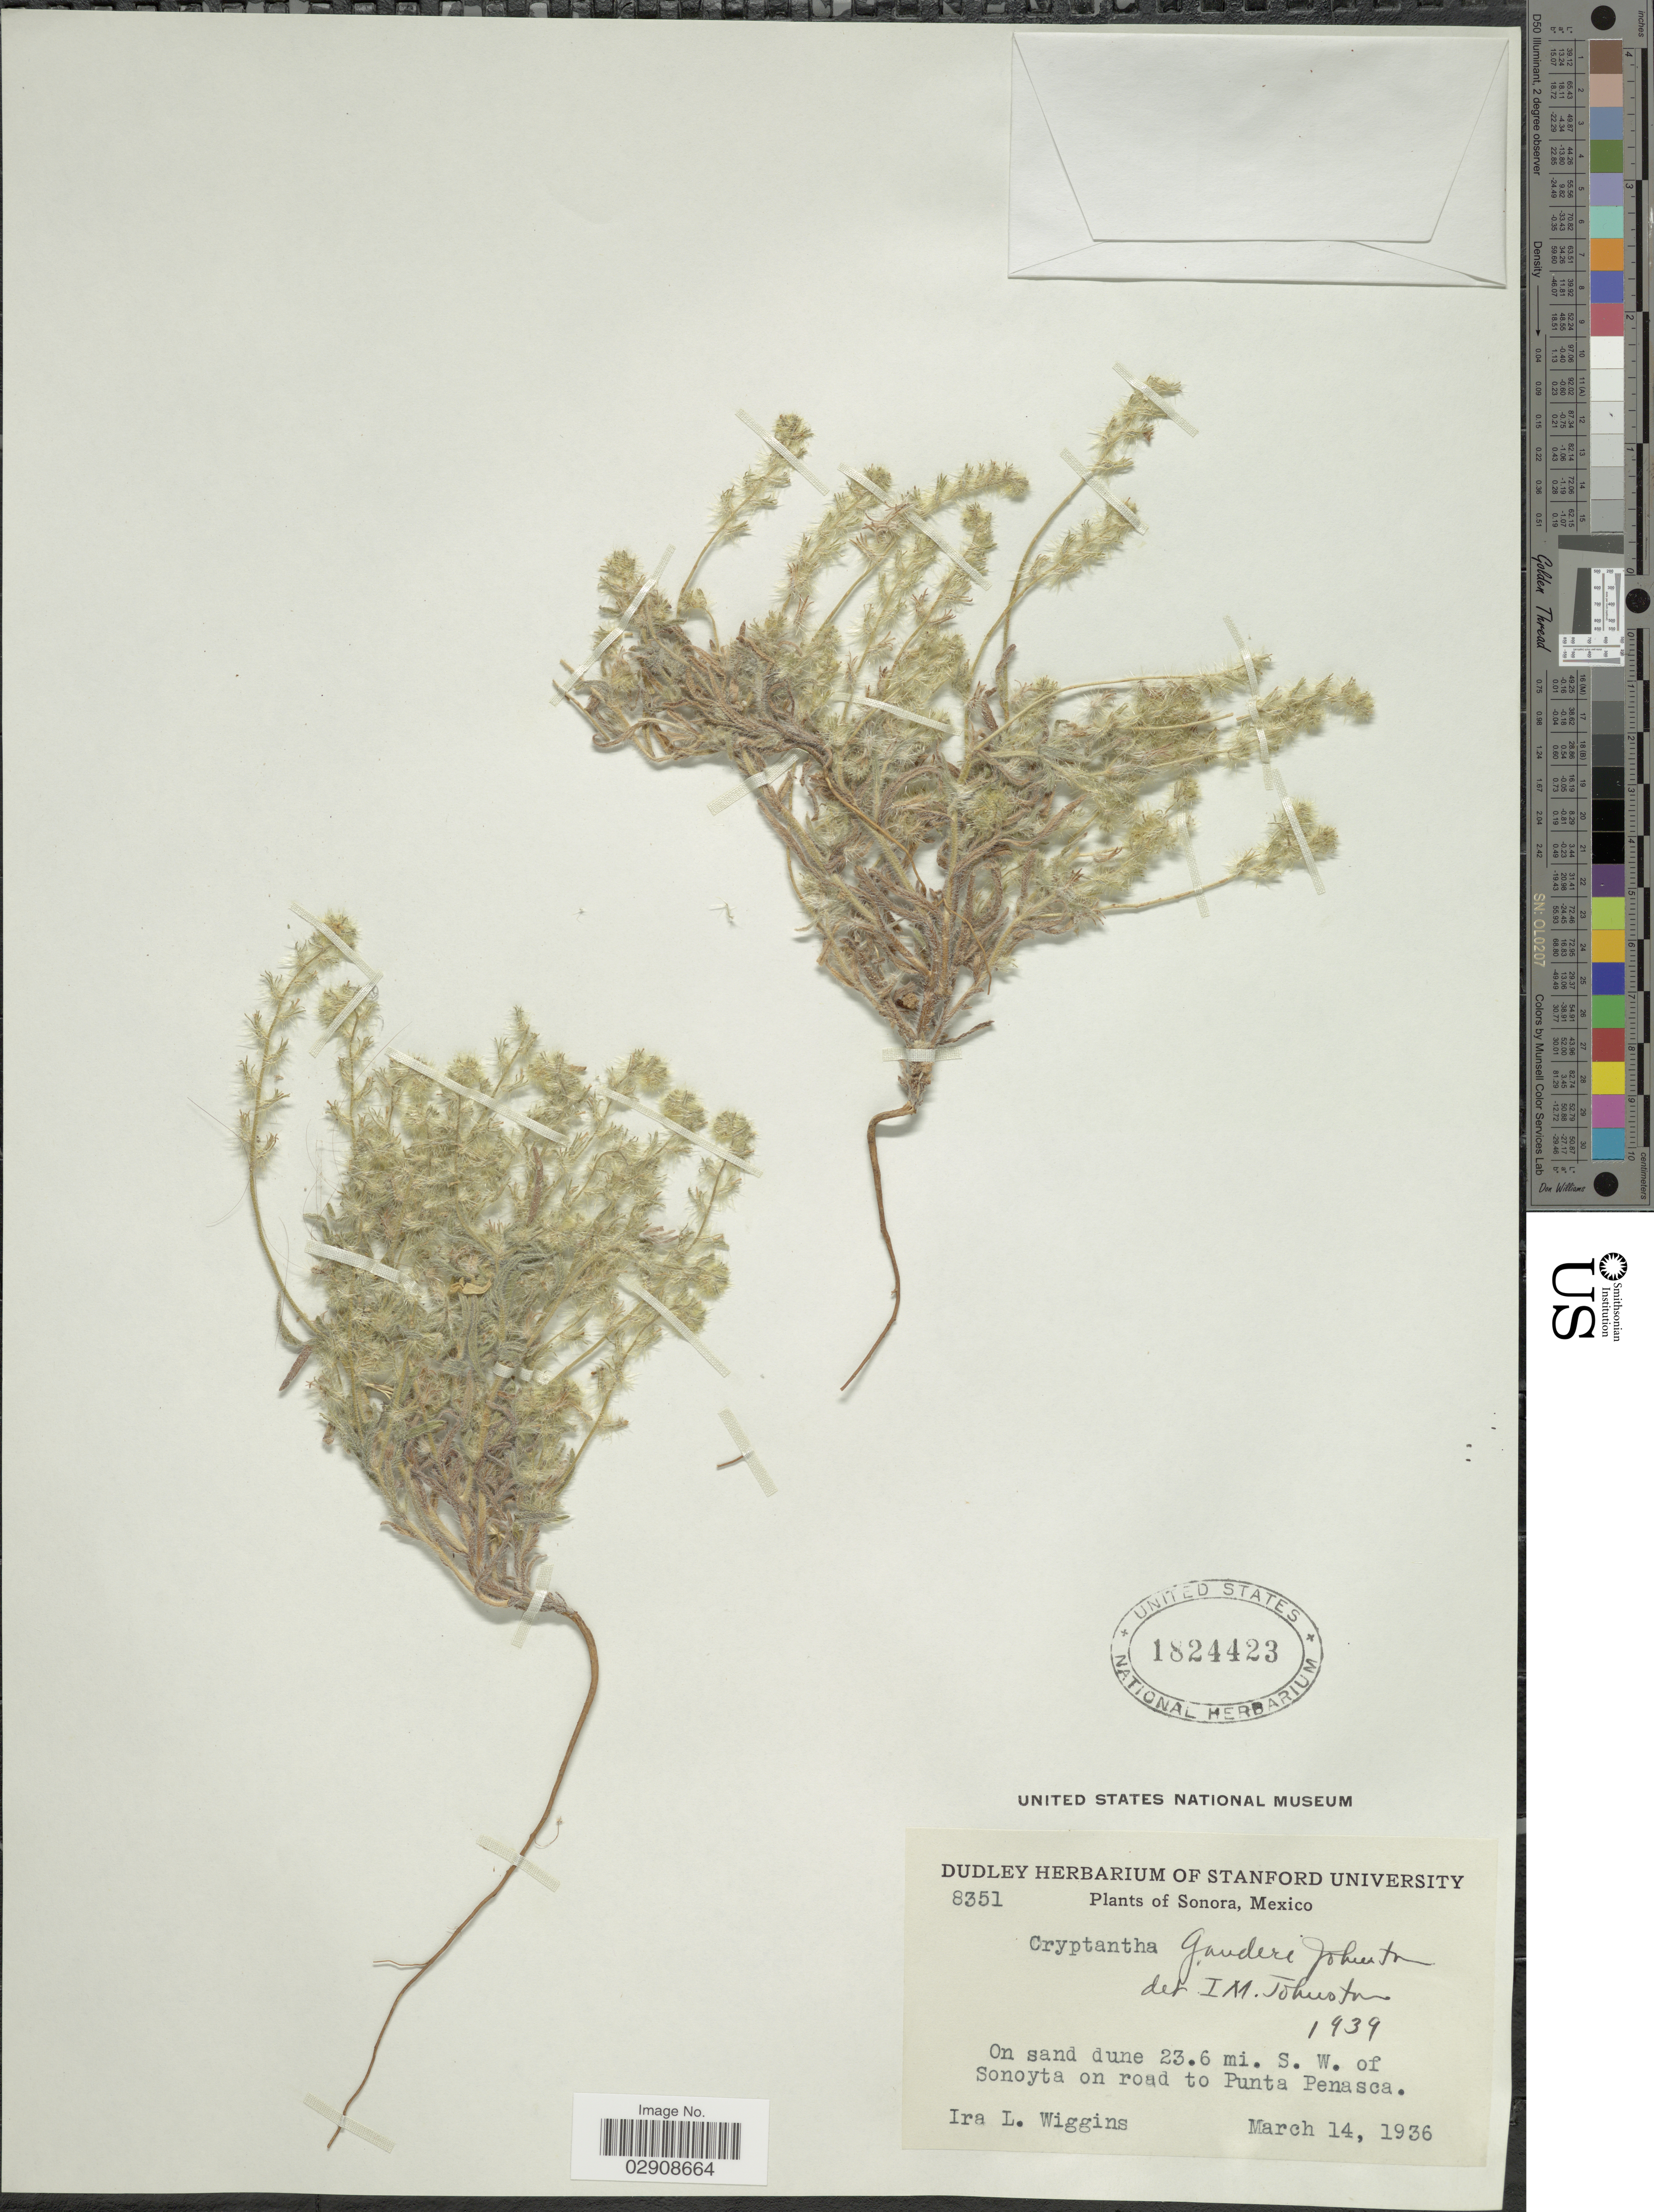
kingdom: Plantae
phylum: Tracheophyta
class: Magnoliopsida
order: Boraginales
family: Boraginaceae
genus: Cryptantha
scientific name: Cryptantha ganderi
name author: I.M. Johnst.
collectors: I. L. Wiggins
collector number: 8351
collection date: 1936-03-14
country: Mexico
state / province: Sonora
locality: On sand dune 23.6 mi. S.W. of Sonoyta on road to Punta Penasca.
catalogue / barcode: US 1824423